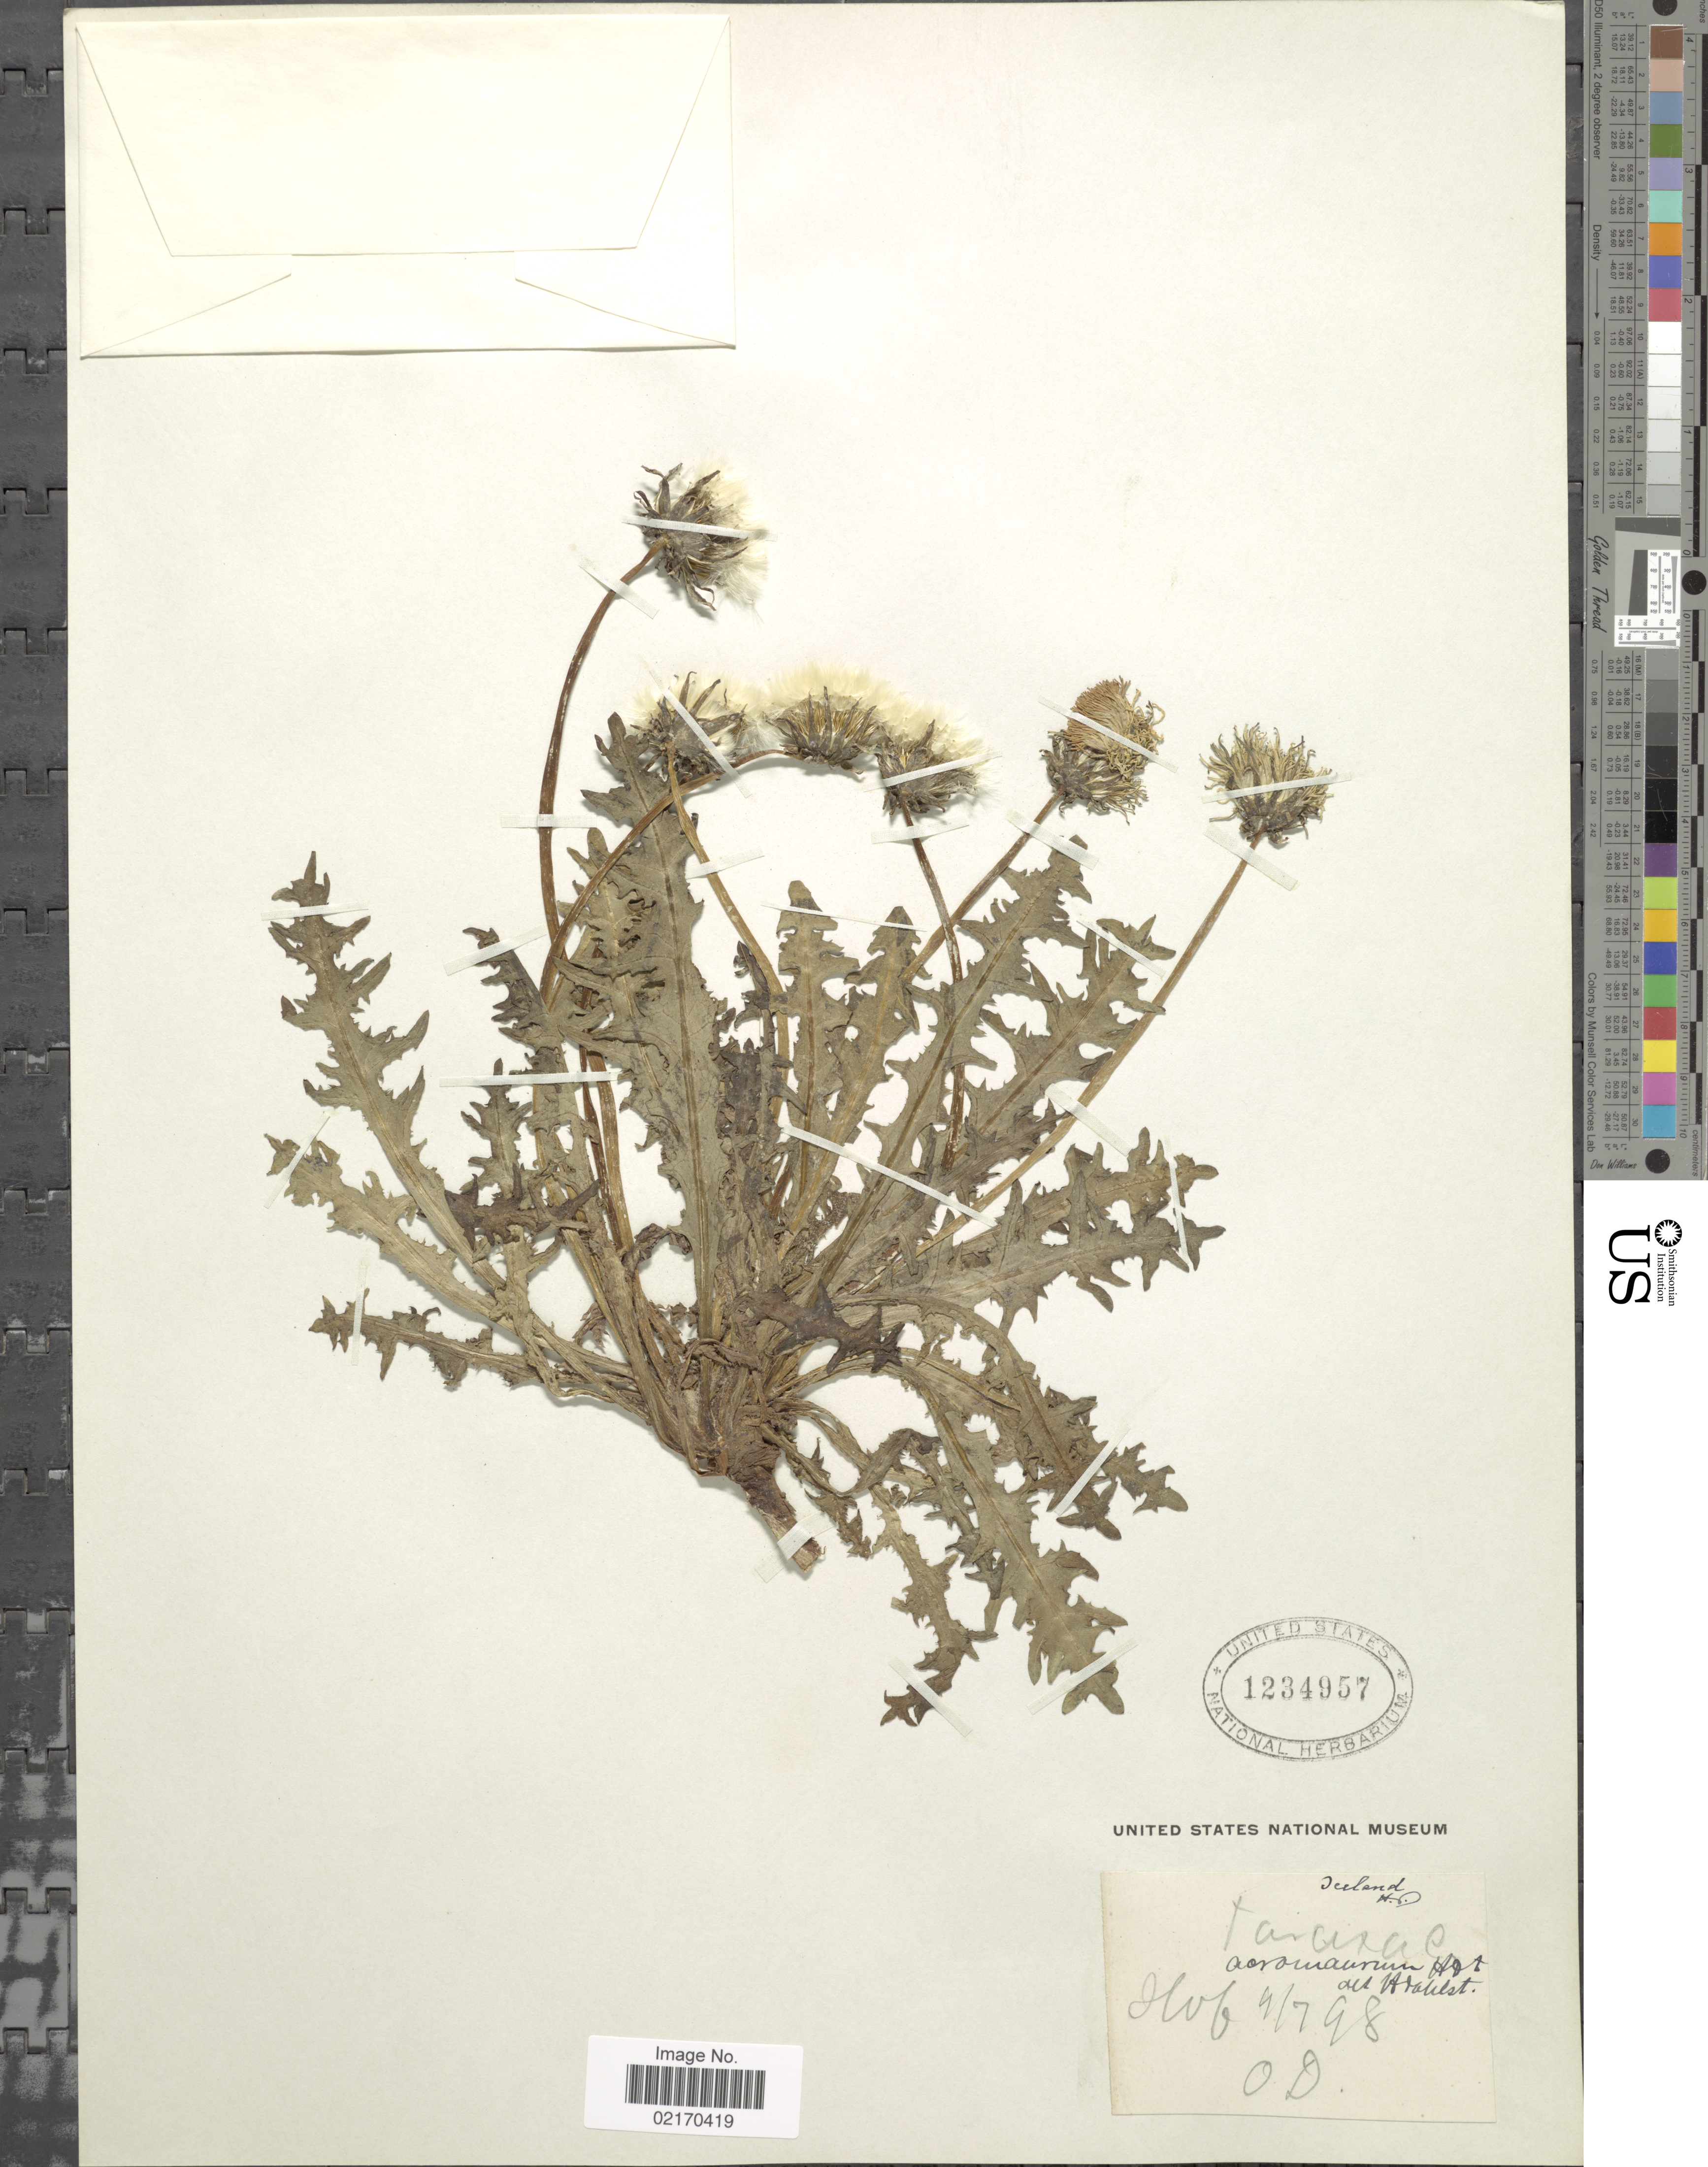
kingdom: Plantae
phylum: Tracheophyta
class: Magnoliopsida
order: Asterales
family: Asteraceae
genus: Taraxacum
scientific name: Taraxacum acromaurum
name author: Dahlst.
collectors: O. D.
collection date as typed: Transcribed d/m/y: 4/7/98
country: Iceland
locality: Huf.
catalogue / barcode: US 1234957